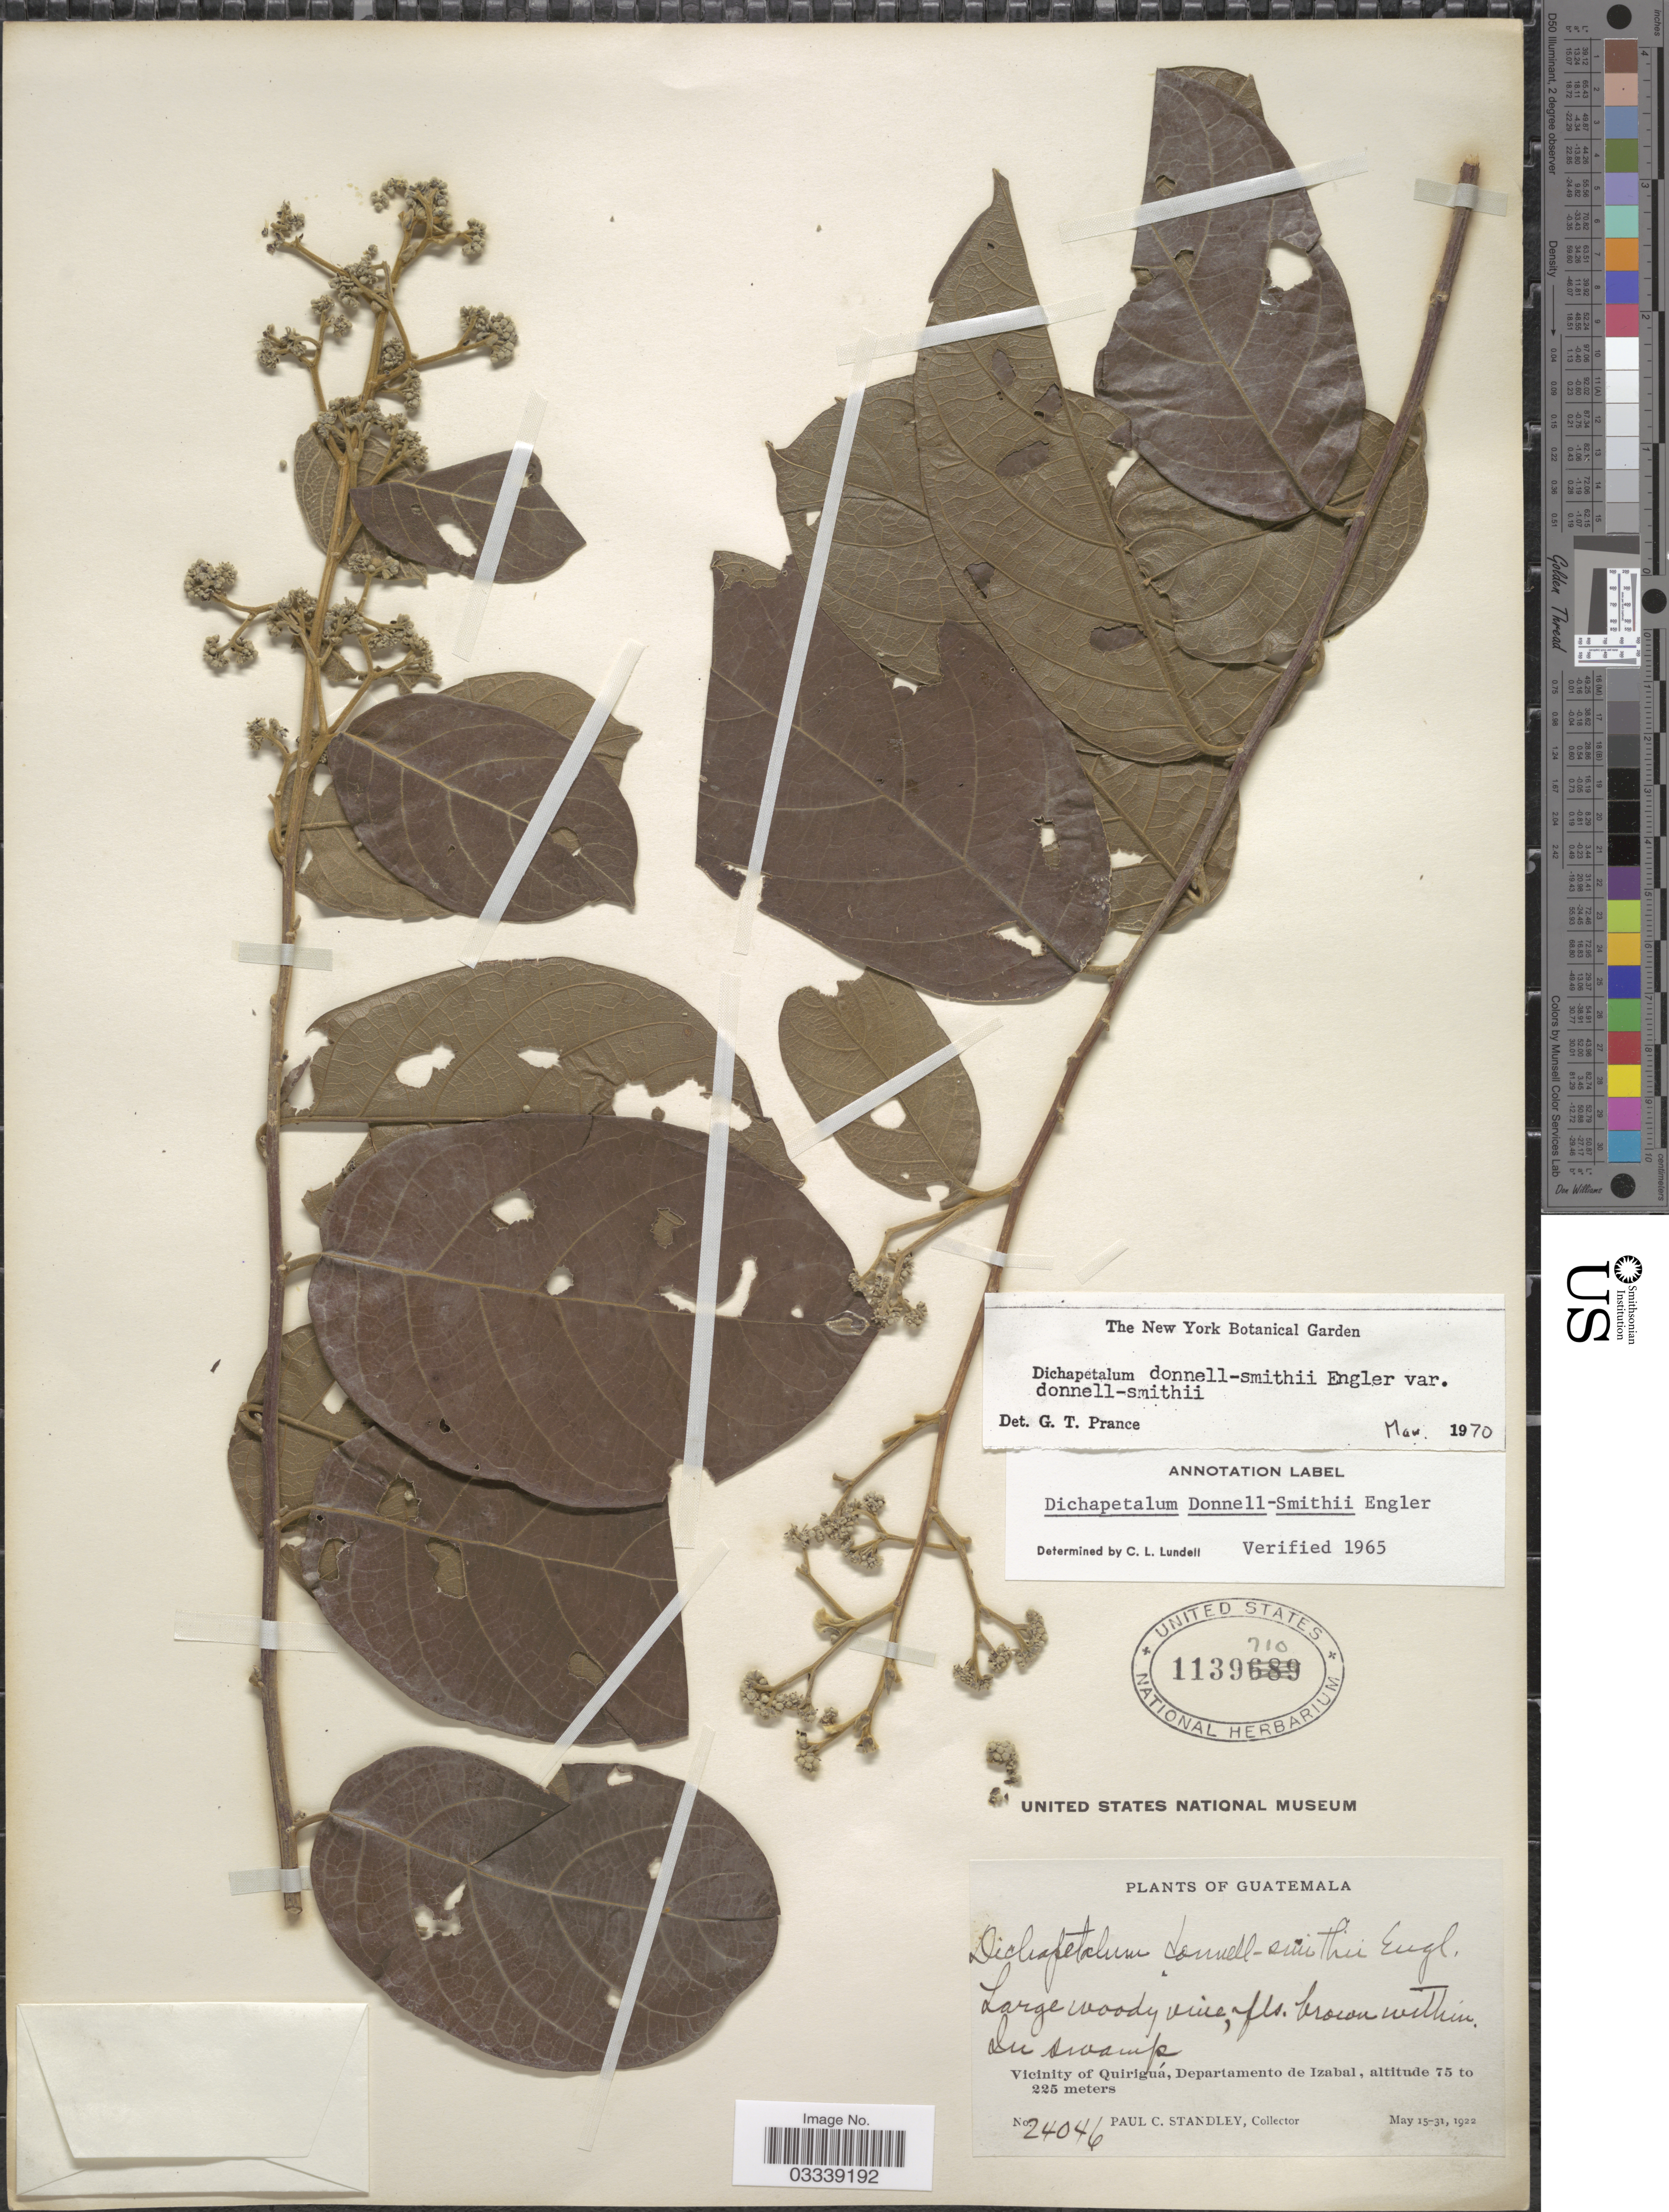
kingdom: Plantae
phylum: Tracheophyta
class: Magnoliopsida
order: Malpighiales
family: Dichapetalaceae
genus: Dichapetalum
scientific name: Dichapetalum donnell-smithii var. donnell-smithii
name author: Engl.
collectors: P. C. Standley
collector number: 24046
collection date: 1922-05-15/1922-05-31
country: Guatemala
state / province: Izabal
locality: Vicinity of Quiriguá, Departamento de Izabal.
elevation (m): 75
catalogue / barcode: US 1139710